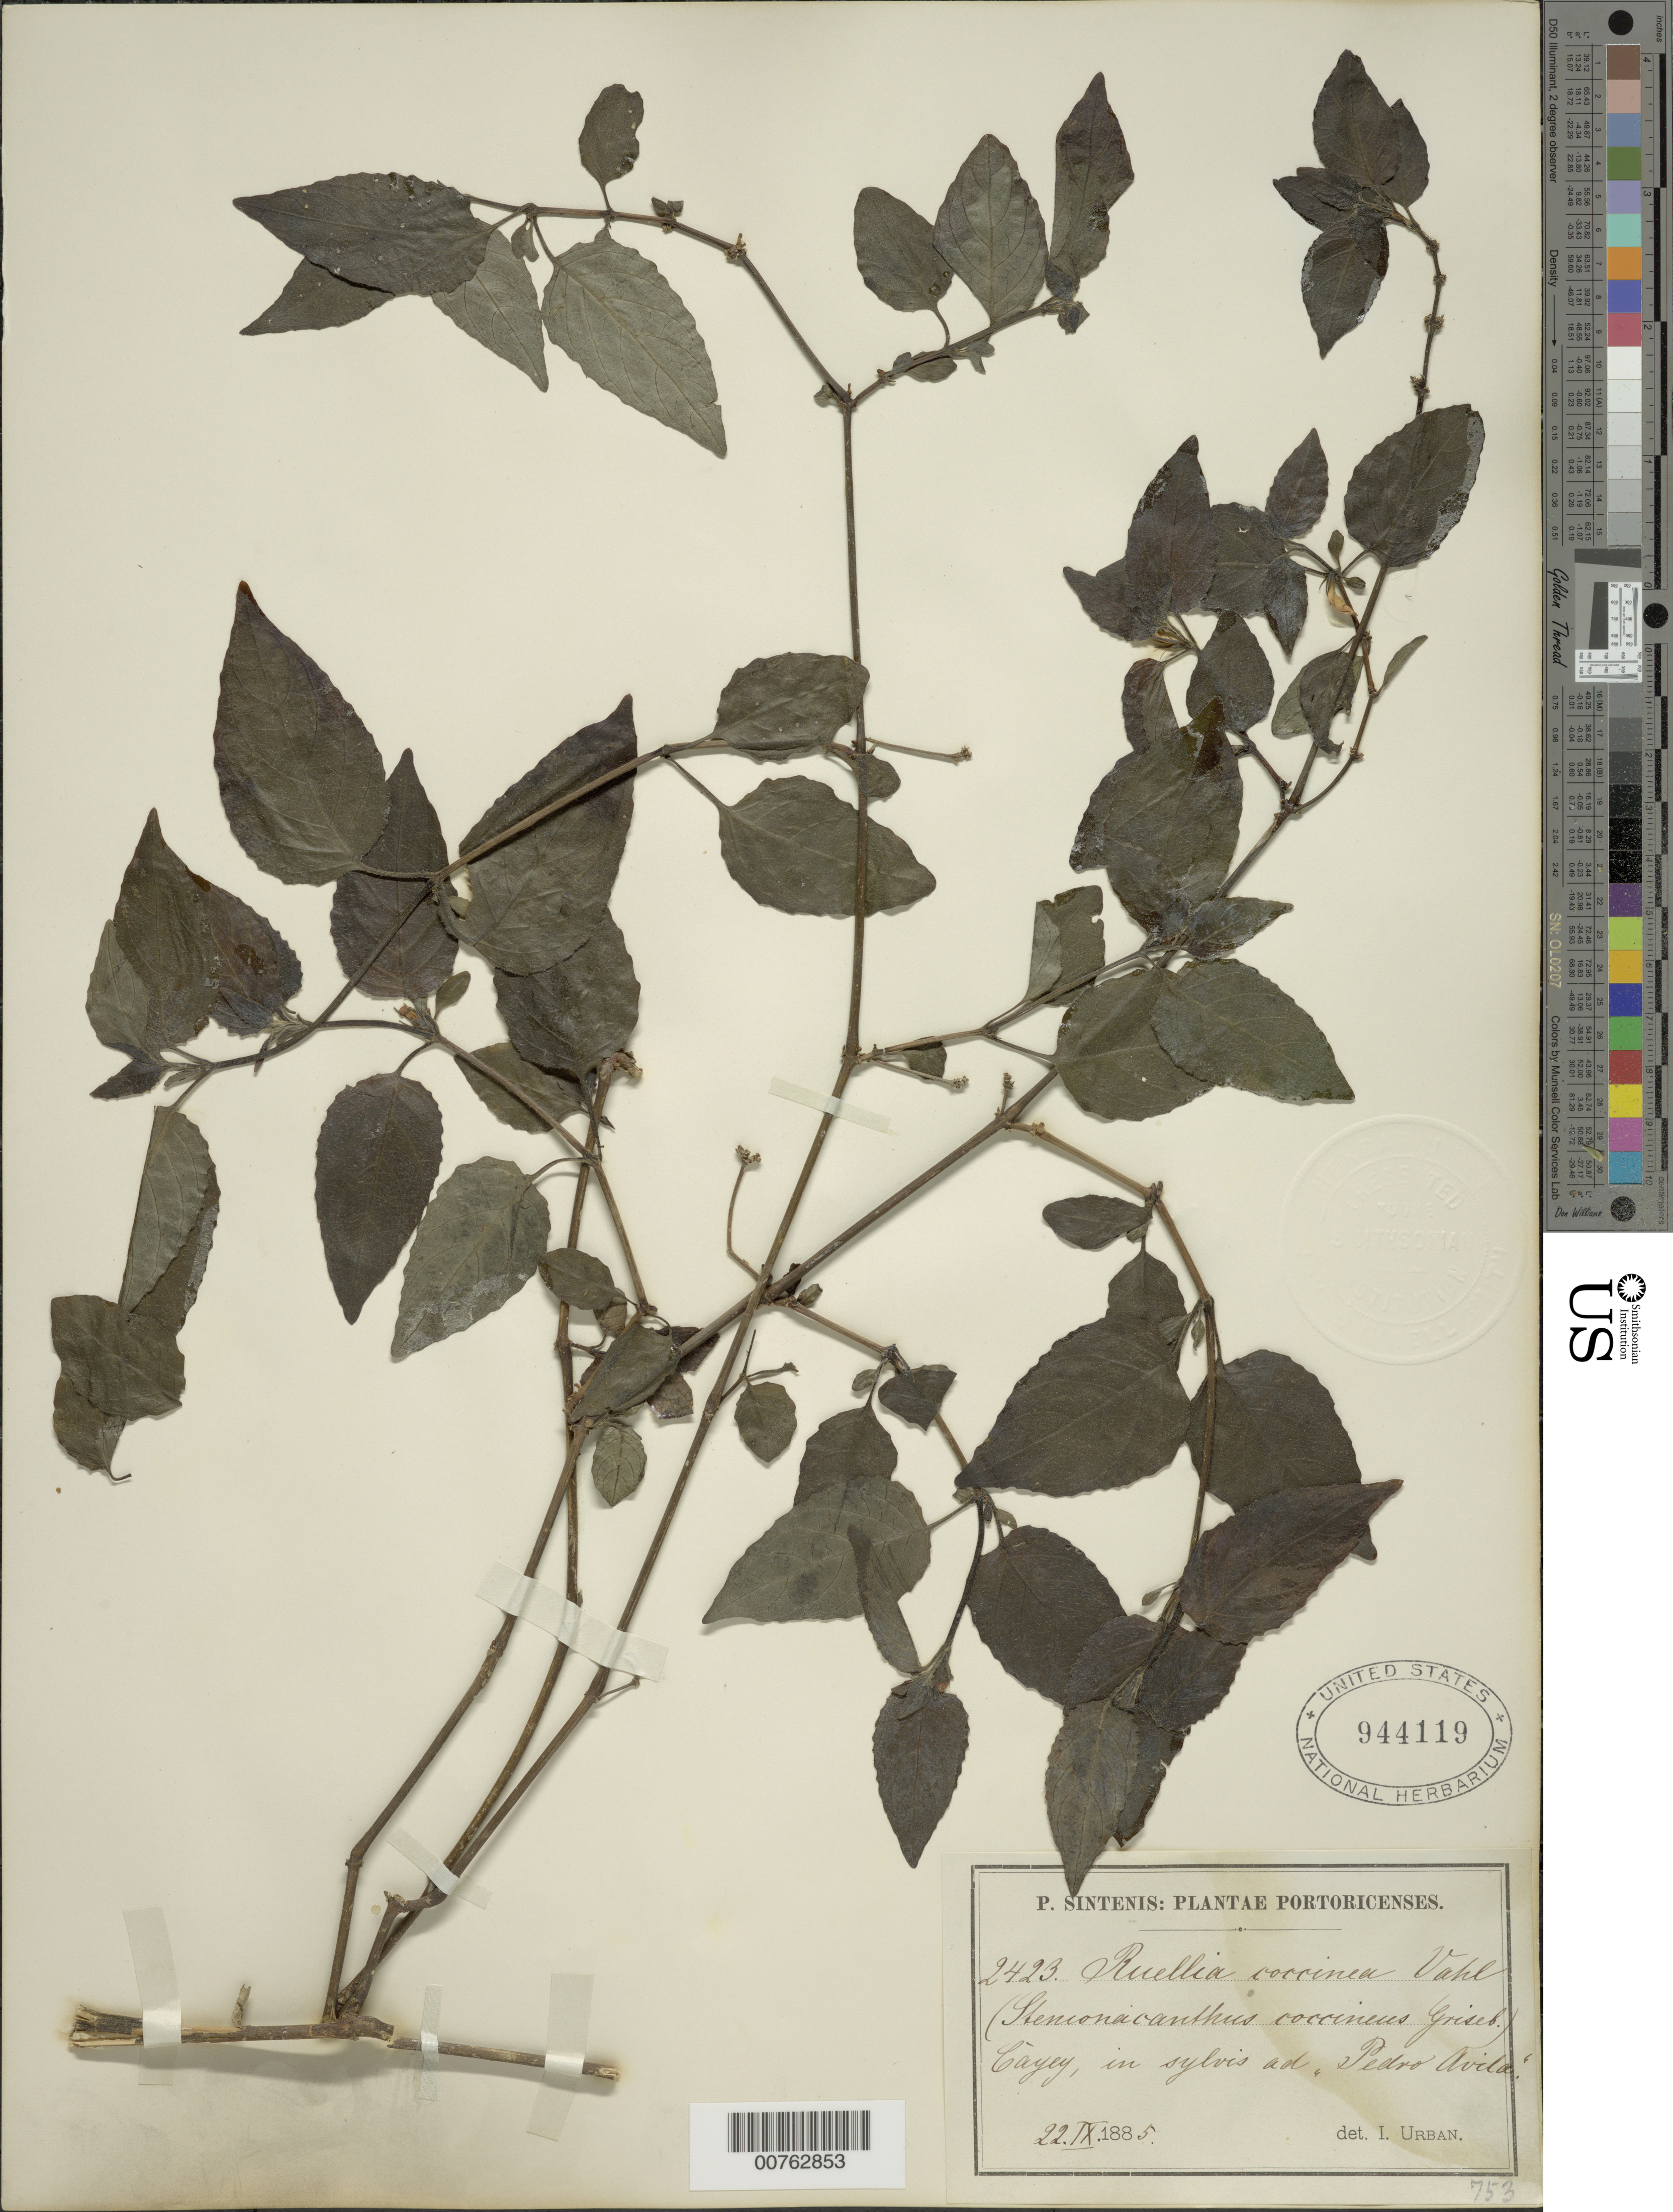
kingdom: Plantae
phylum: Tracheophyta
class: Magnoliopsida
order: Lamiales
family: Acanthaceae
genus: Ruellia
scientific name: Ruellia coccinea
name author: (L.) Vahl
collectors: P. Sintenis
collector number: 2423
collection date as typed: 22 Sep 1885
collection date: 1885-09-22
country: Puerto Rico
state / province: Cayey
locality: Cayey, in sylvis ad Pedro Avila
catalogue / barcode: US 944119